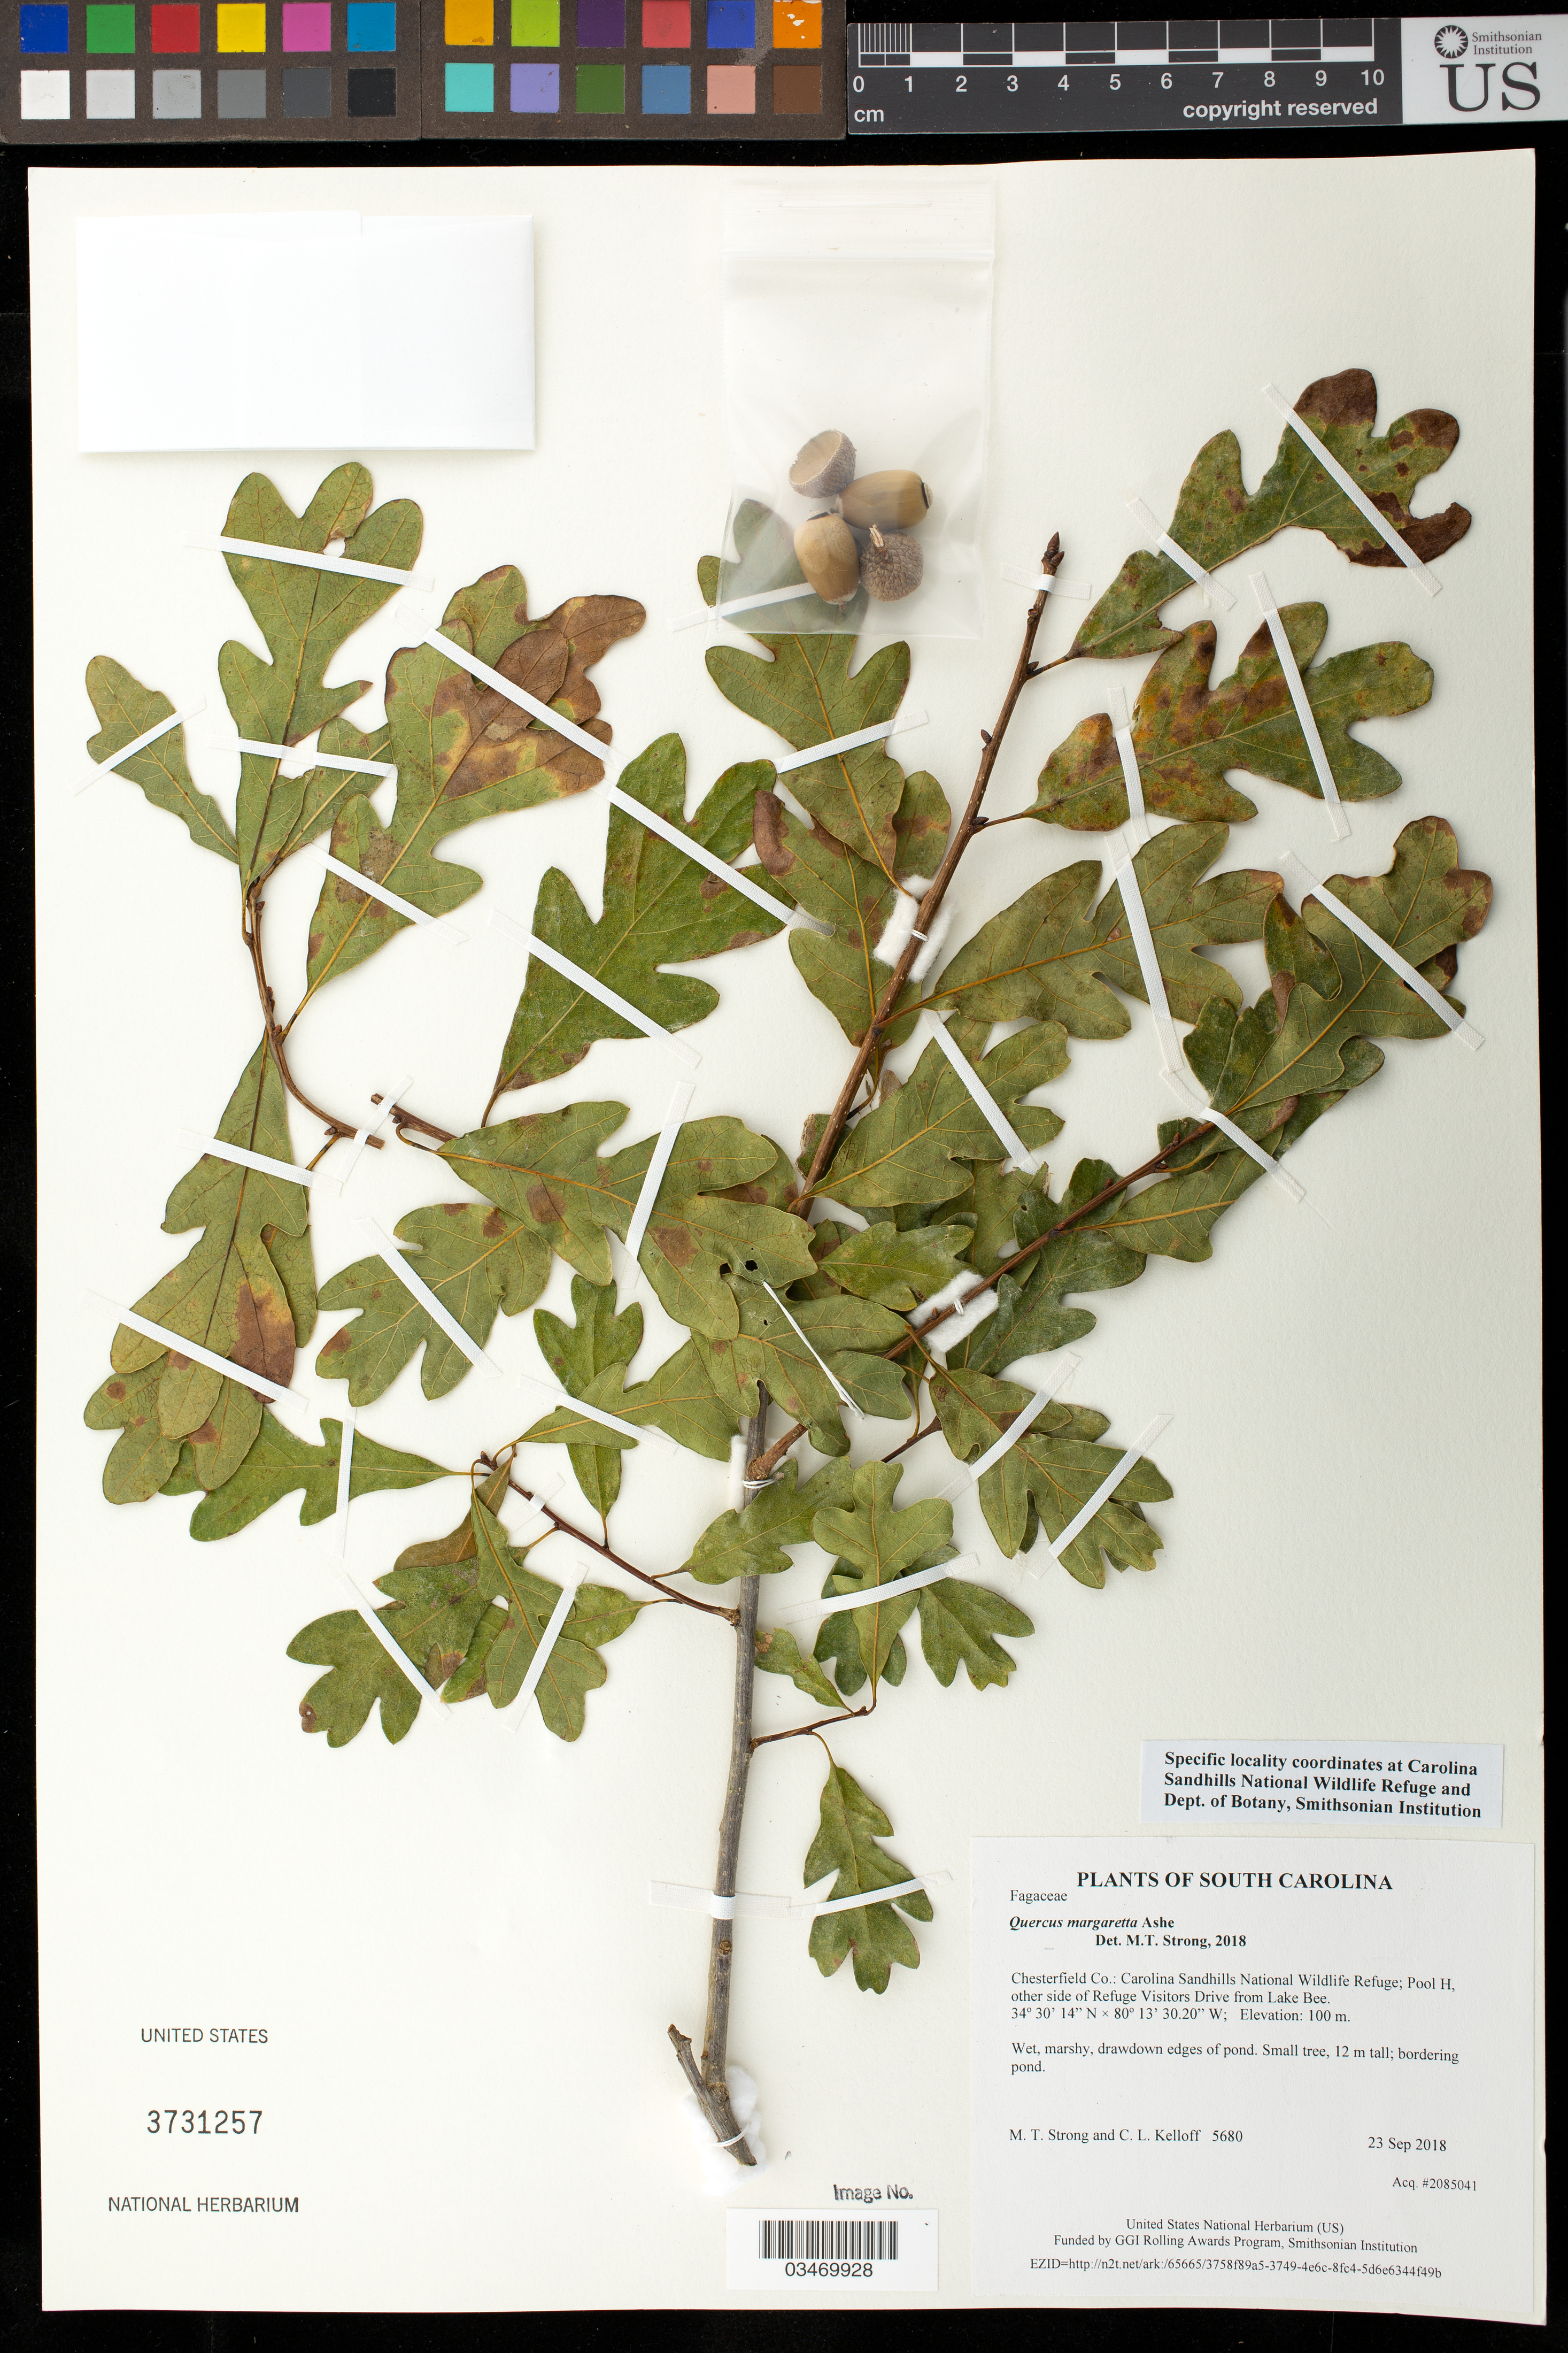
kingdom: Plantae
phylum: Tracheophyta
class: Magnoliopsida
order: Fagales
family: Fagaceae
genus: Quercus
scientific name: Quercus margarettae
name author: Ashe ex Small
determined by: Strong, M. T., (US), Smithsonian Institution - National Museum of Natural History (UNITED STATES)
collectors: M. T. Strong & C. L. Kelloff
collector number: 5680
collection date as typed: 23 Sep 2018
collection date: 2018-09-23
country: United States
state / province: South Carolina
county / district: Chesterfield Co.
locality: Carolina Sandhills National Wildlife Refuge; Pool H, other side of Refuge Visitors Drive from Lake Bee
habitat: Wet, marshy, drawdown edges of pond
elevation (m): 100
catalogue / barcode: US 3731257